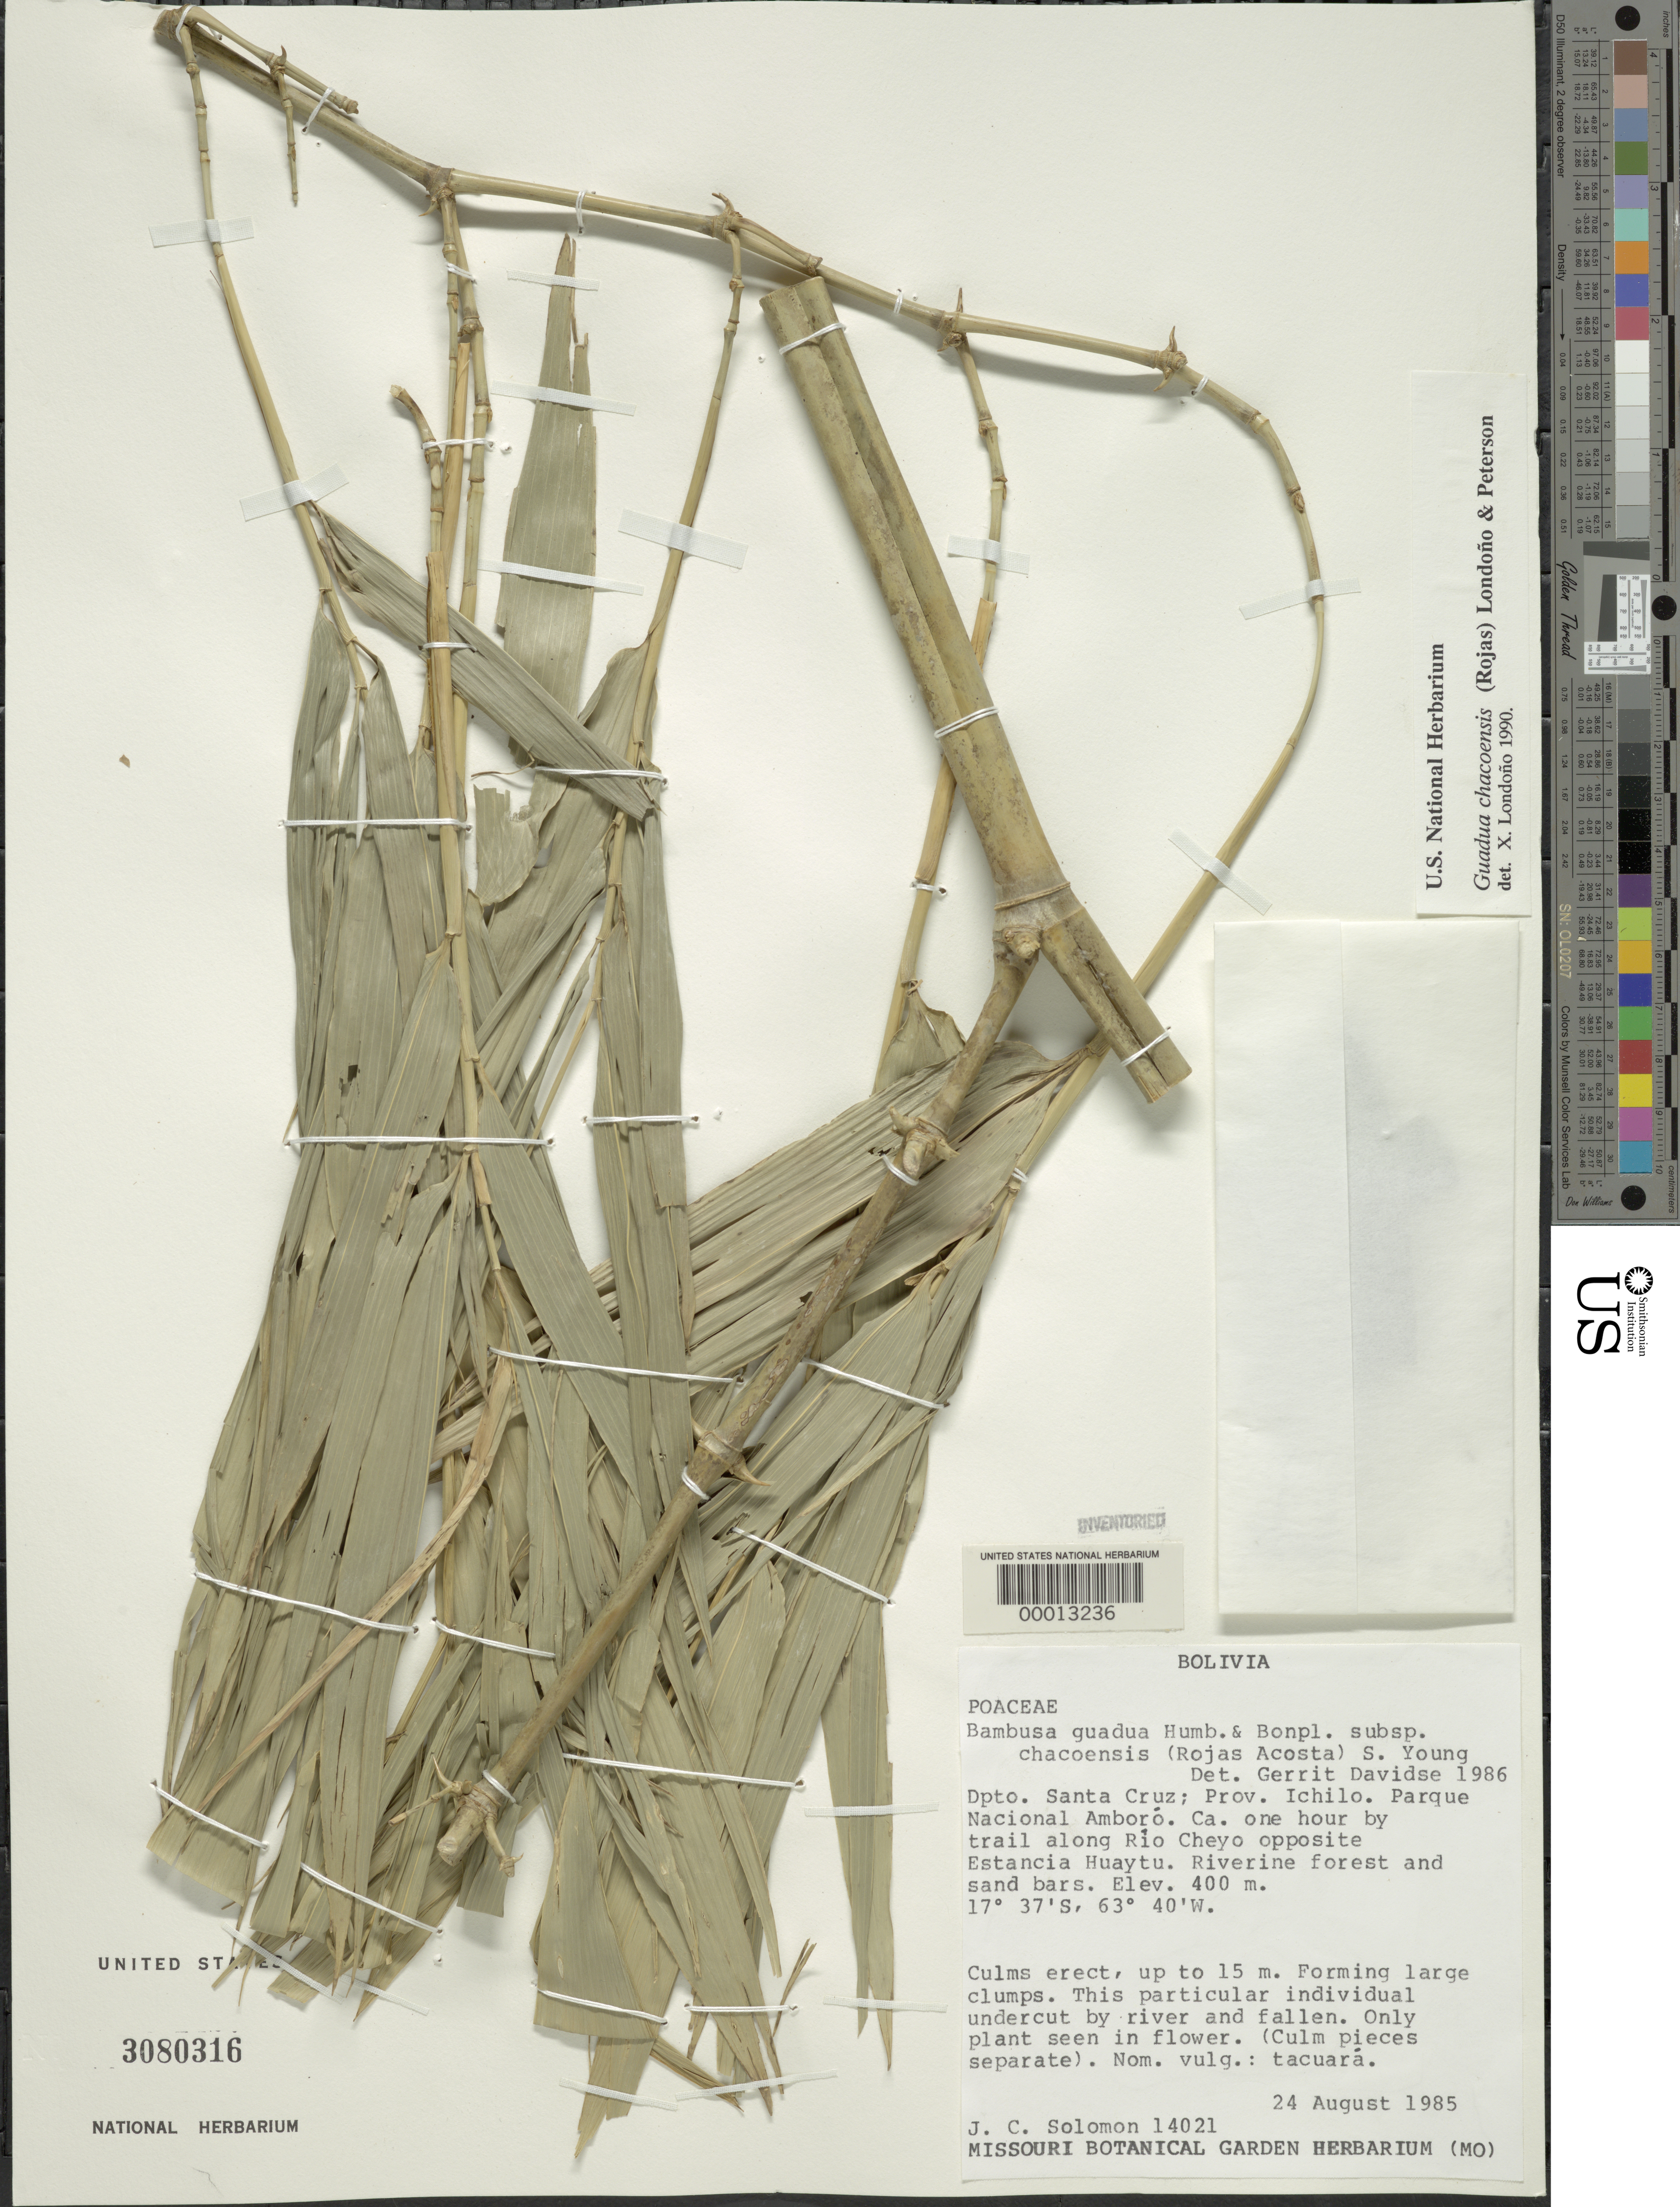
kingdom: Plantae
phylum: Tracheophyta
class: Liliopsida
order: Poales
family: Poaceae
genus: Guadua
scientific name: Guadua chacoensis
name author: (Rojas) Londoño & P.M. Peterson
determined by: Londoño, X., (TULV), Jardin Botanico "Juan Maria Cespedes"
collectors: J. C. Solomon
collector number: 14021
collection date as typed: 24 Aug 1985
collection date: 1985-08-24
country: Bolivia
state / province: Santa Cruz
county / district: Ichilo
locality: Park Nacional Amboró, ca. Onehour by Trail along Río Cheyo opposite Estancia Huaytu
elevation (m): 400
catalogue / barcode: US 3080316